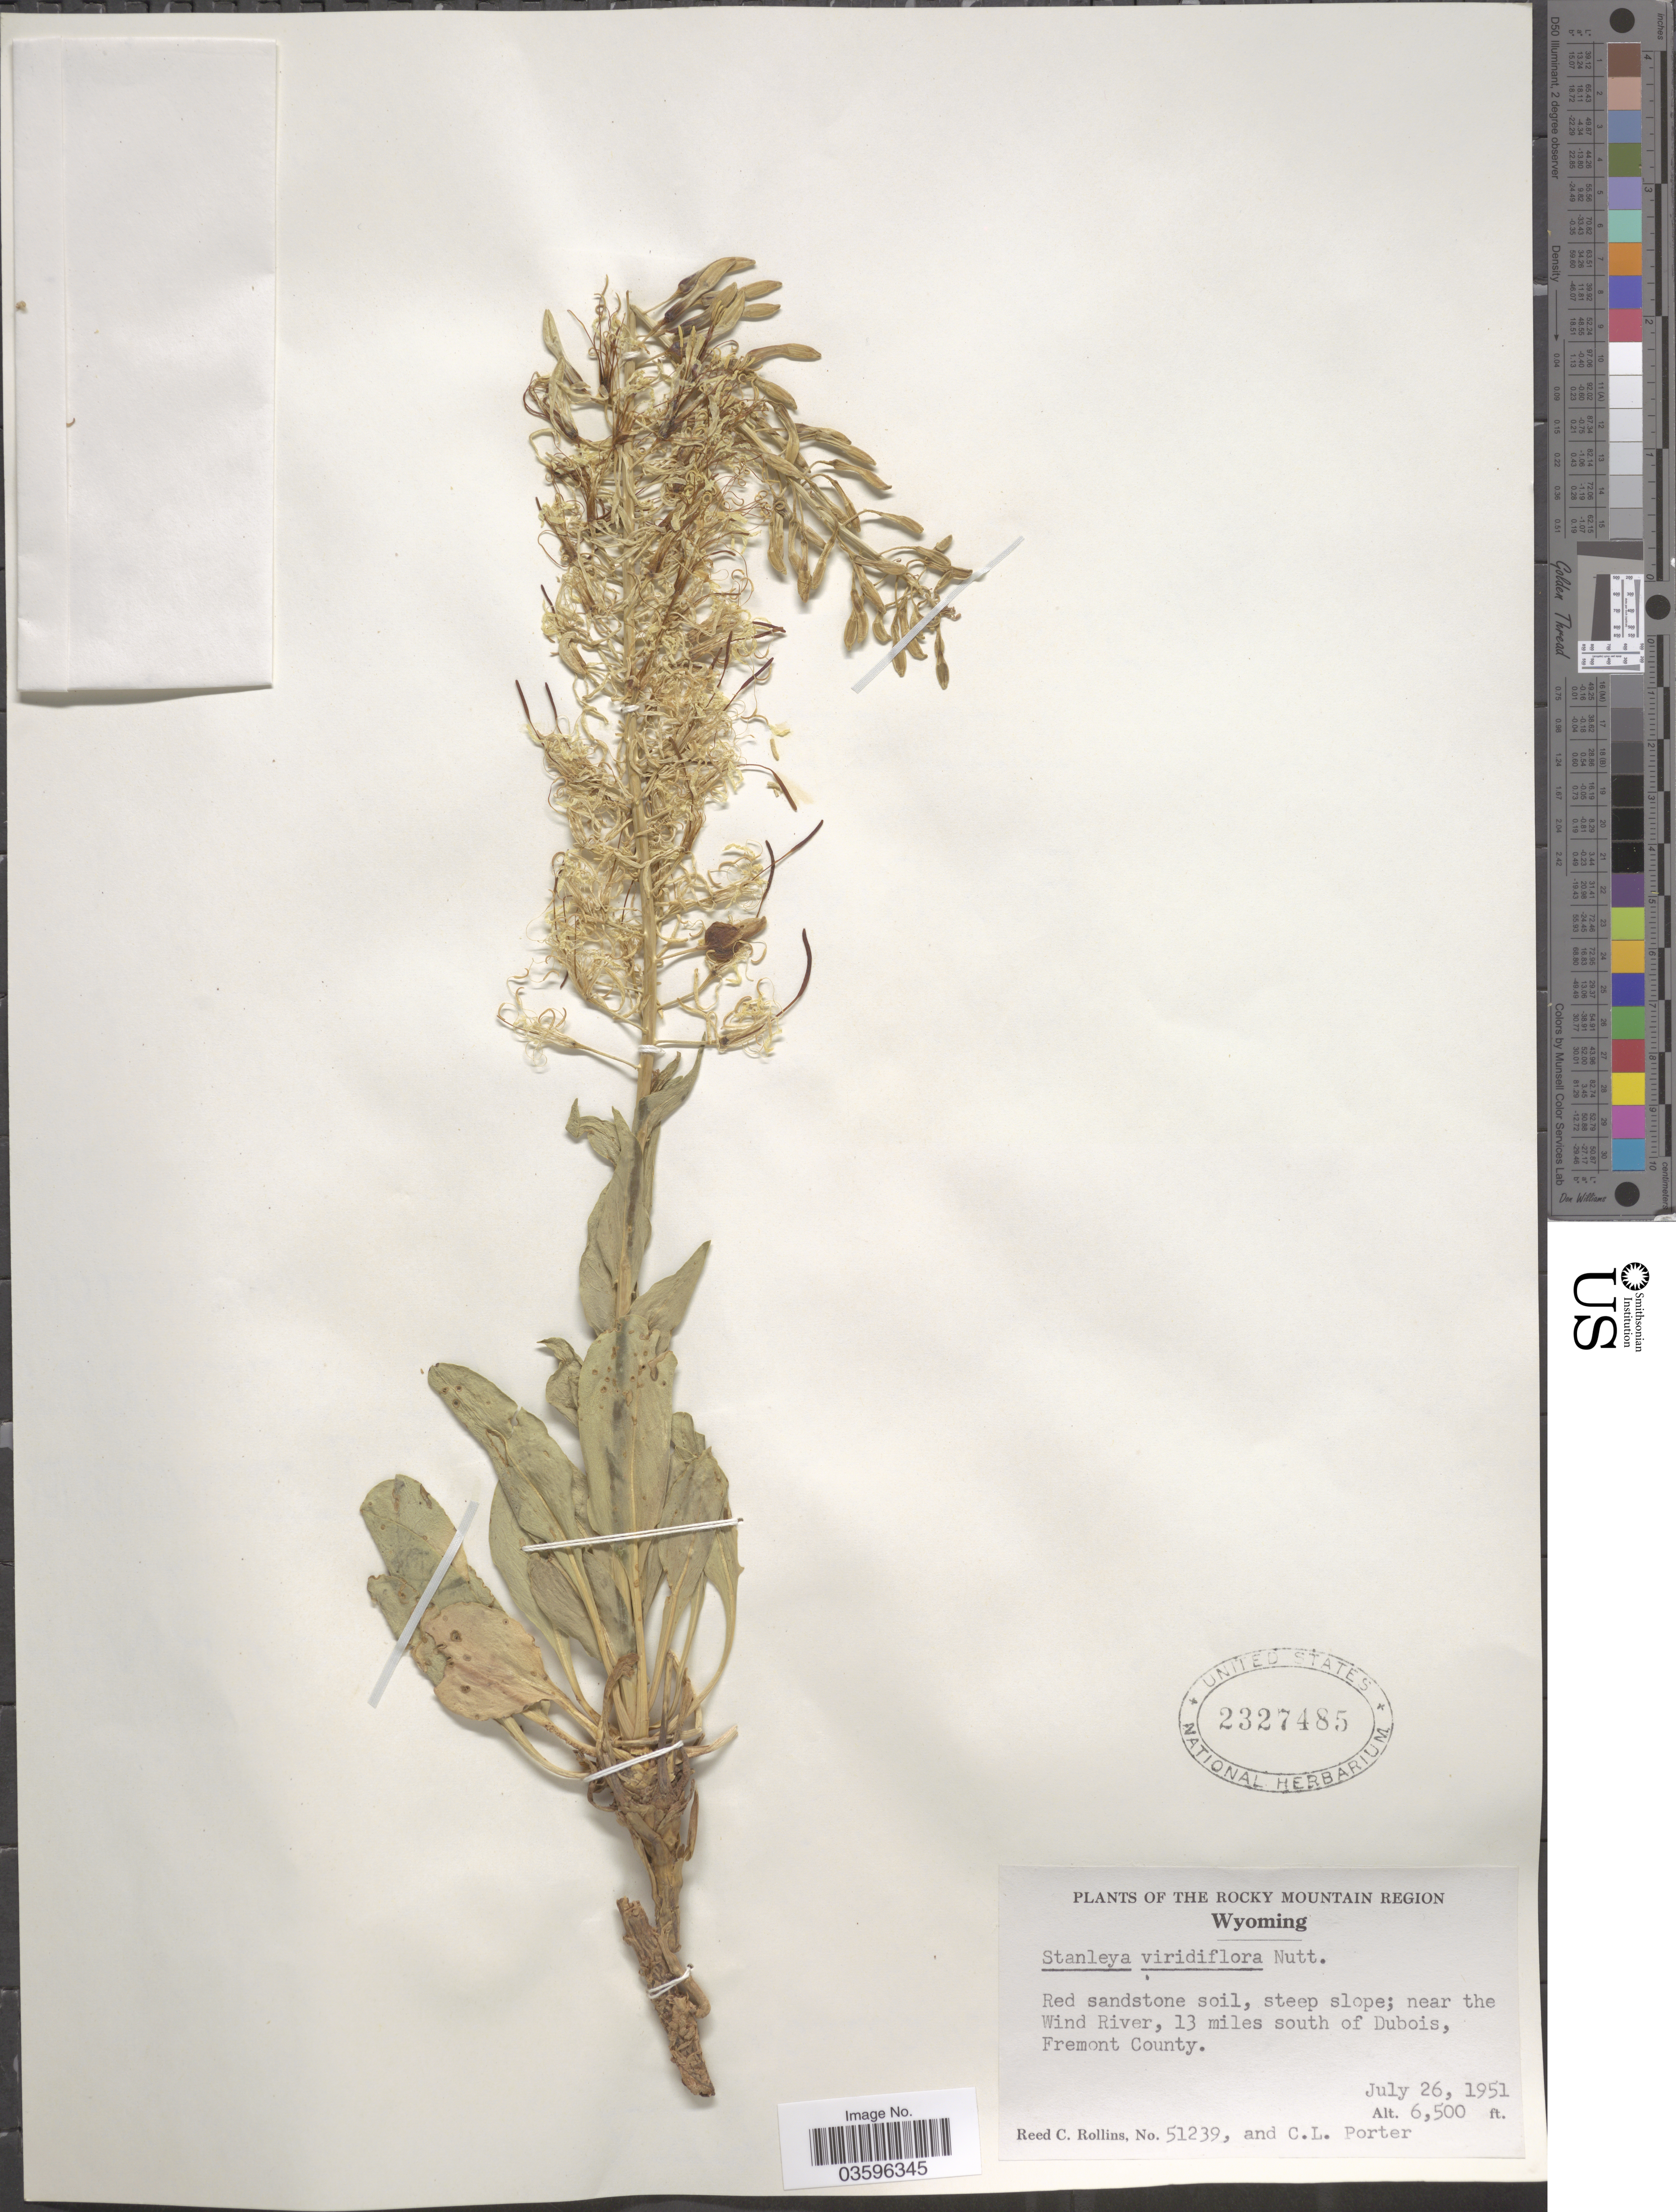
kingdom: Plantae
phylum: Tracheophyta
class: Magnoliopsida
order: Brassicales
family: Brassicaceae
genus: Stanleya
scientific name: Stanleya viridiflora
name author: Nutt.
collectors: R. C. Rollins & C. L. Porter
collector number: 51239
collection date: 1951-07-26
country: United States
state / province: Wyoming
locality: The Rocky Mountain Region. Near the Wind River, 13 miles south of Dubois, Fremont County.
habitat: red sandstone soil, steep slope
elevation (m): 1981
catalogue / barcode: US 2327485